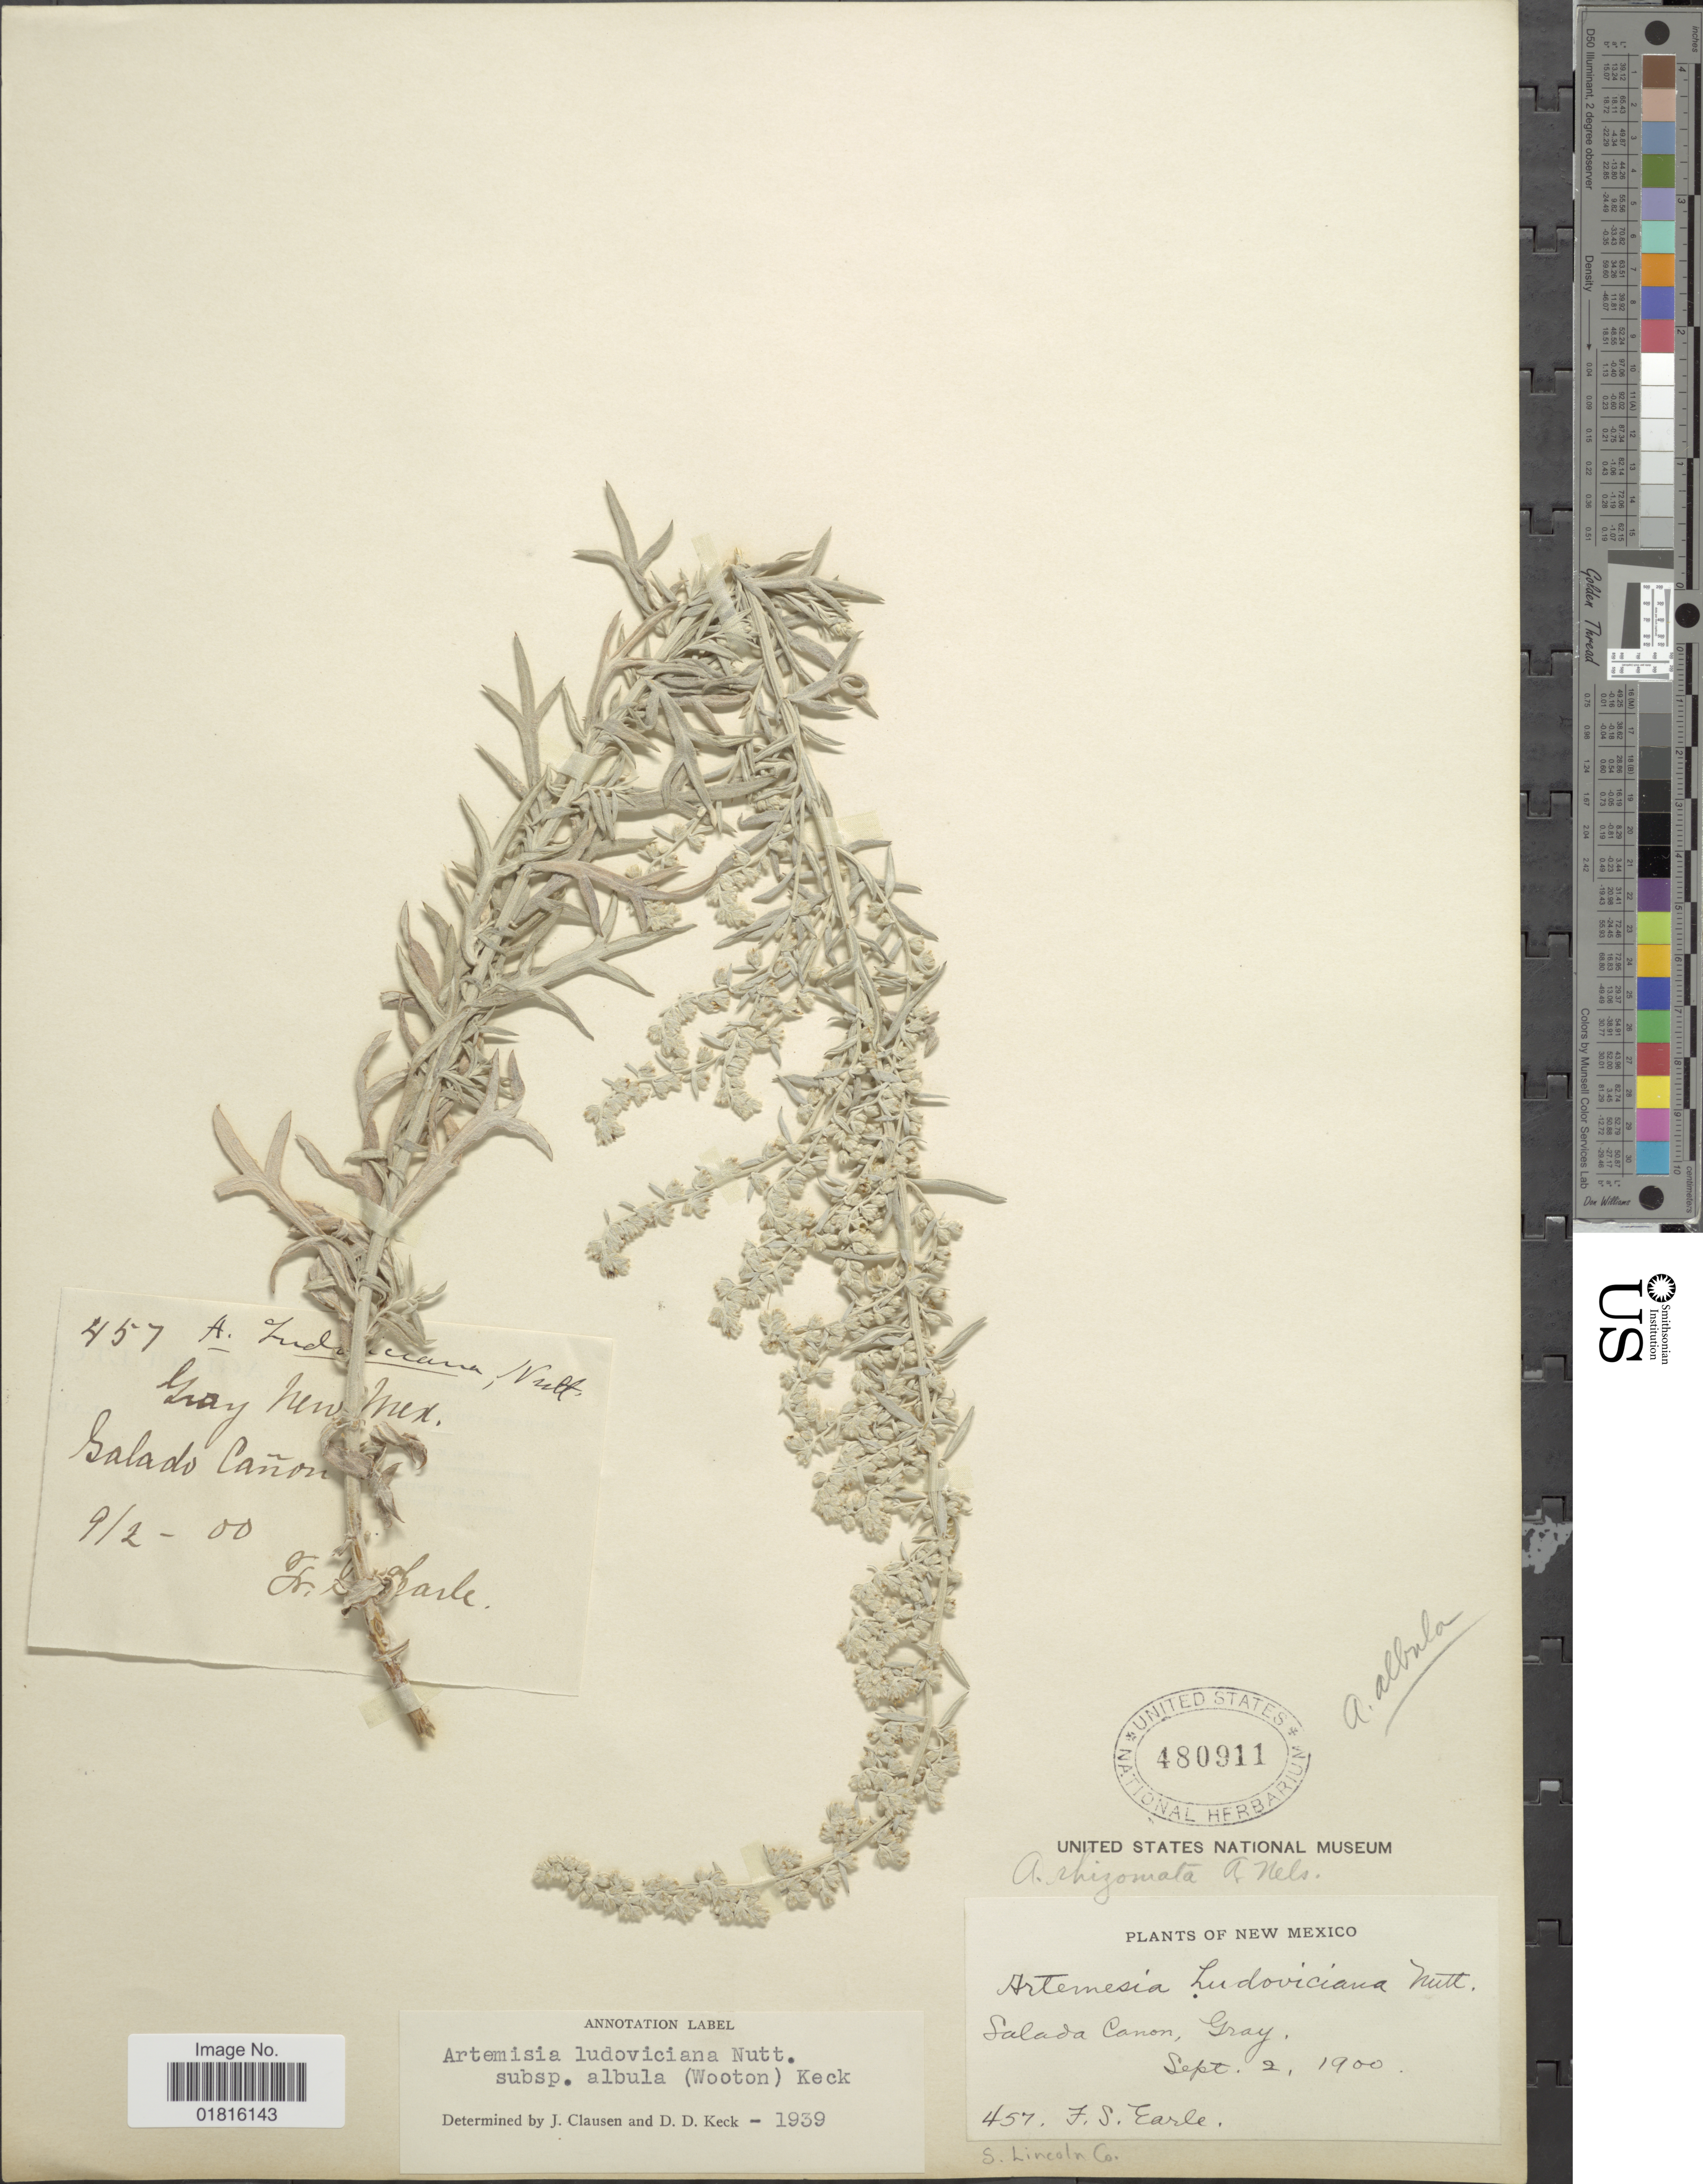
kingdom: Plantae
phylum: Tracheophyta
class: Magnoliopsida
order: Asterales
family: Asteraceae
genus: Artemisia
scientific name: Artemisia ludoviciana subsp. albula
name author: (Wooton) D.D. Keck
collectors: F. S. Earle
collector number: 457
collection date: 1900-09-02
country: United States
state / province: New Mexico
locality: Salada Canon, Gray, S. Lincoln Co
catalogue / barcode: US 480911